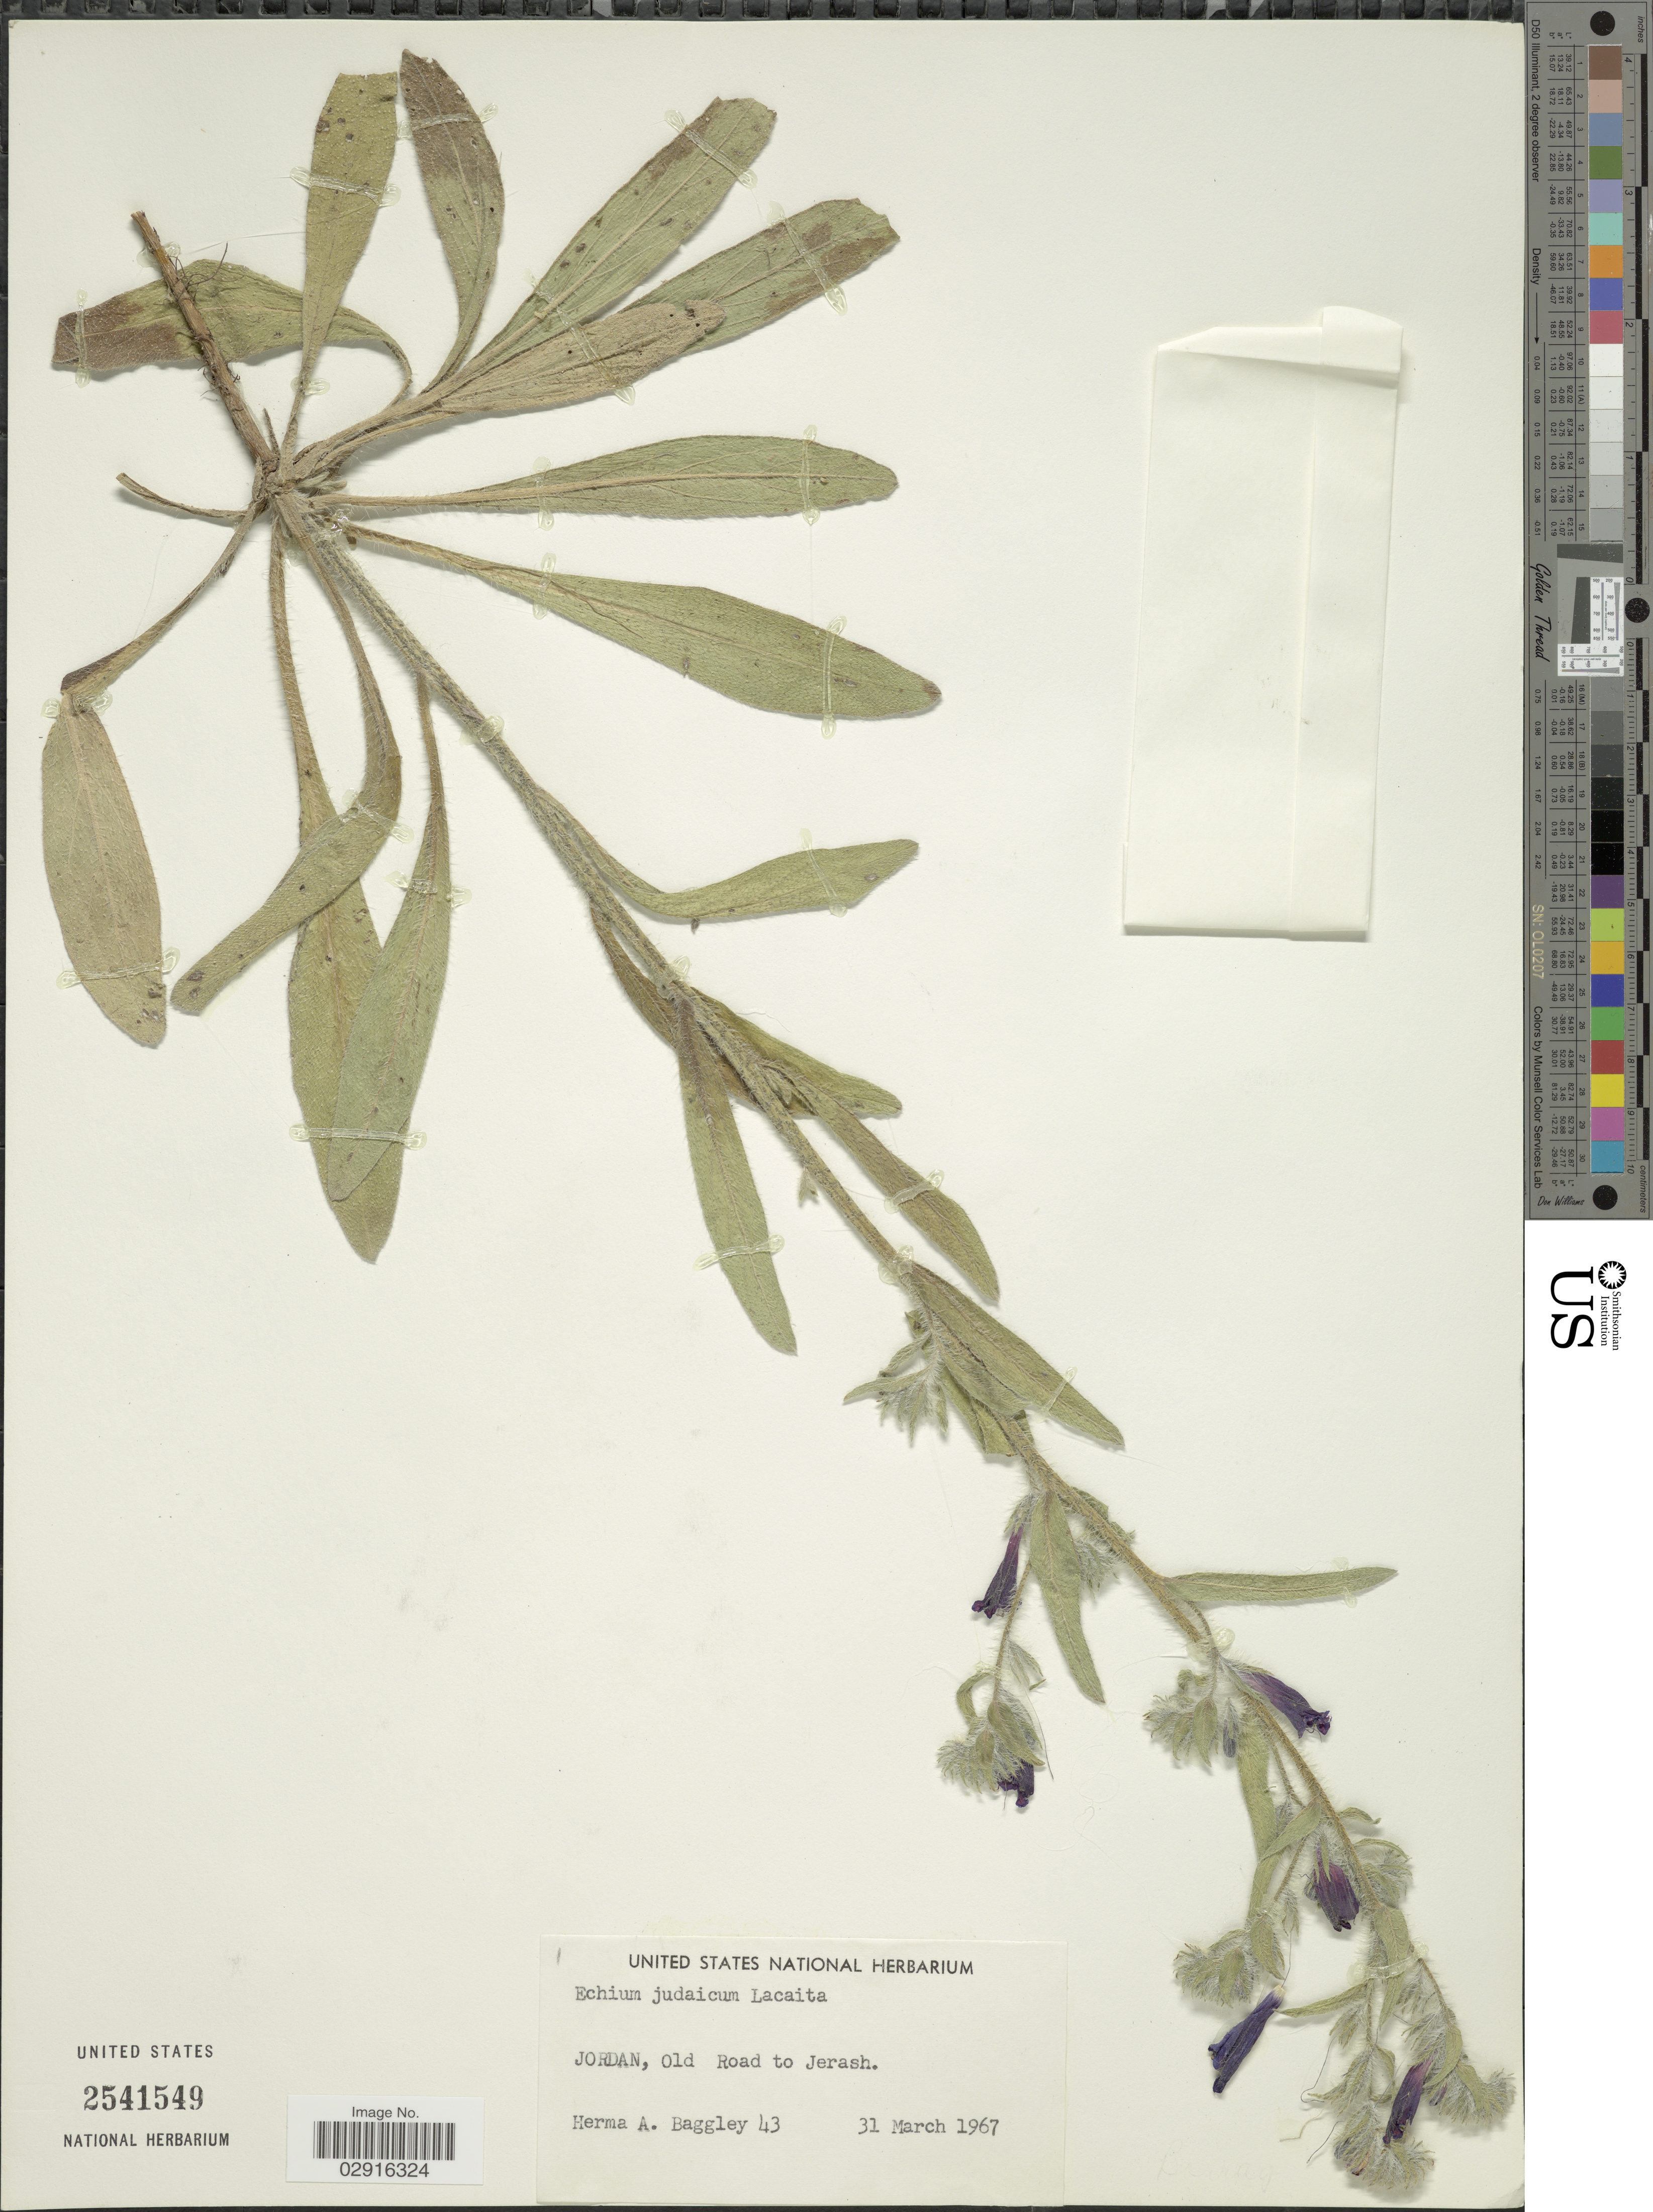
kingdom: Plantae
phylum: Tracheophyta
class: Magnoliopsida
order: Boraginales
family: Boraginaceae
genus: Echium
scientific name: Echium judaicum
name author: Eig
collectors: H. Baggley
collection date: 1967-03-31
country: Jordan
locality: Jordan, old road to Jerash.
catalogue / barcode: US 2541549